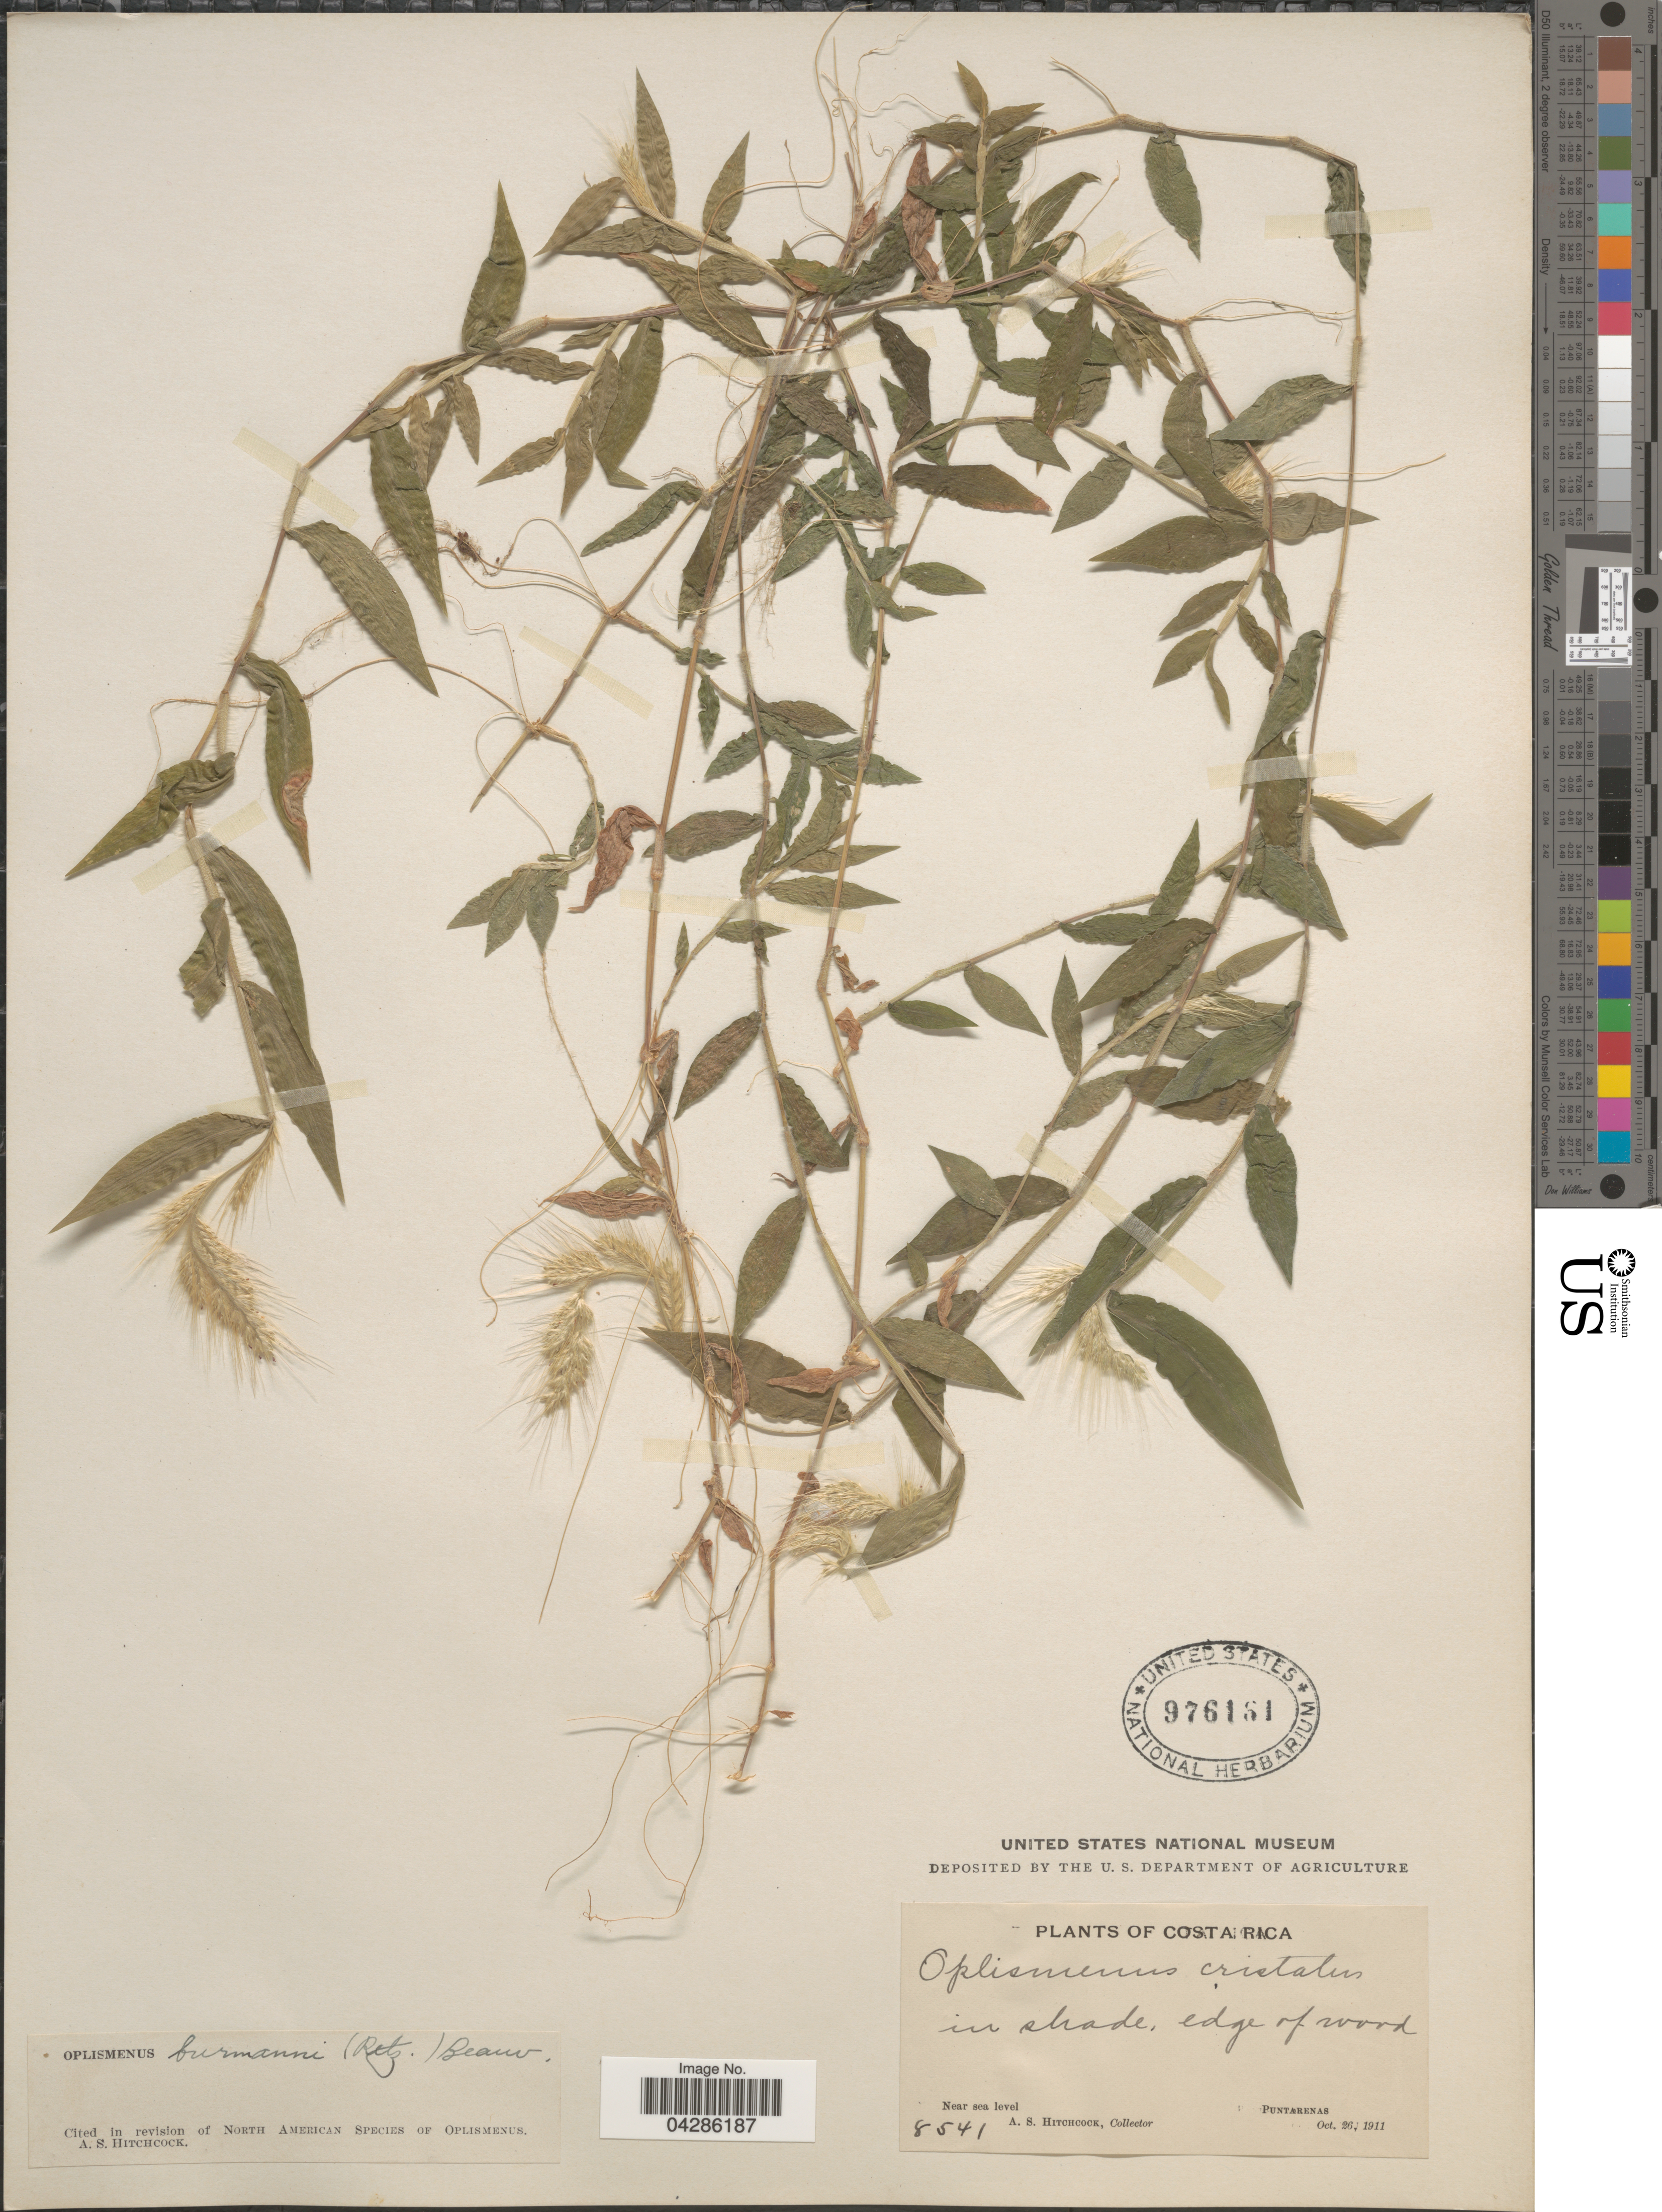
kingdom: Plantae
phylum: Tracheophyta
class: Liliopsida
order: Poales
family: Poaceae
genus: Oplismenus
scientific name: Oplismenus burmannii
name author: (Retz.) P. Beauv.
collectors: A. S. Hitchcock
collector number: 8541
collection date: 1911-10-26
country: Costa Rica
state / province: Puntarenas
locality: In shade, edge of wood.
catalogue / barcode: US 976161